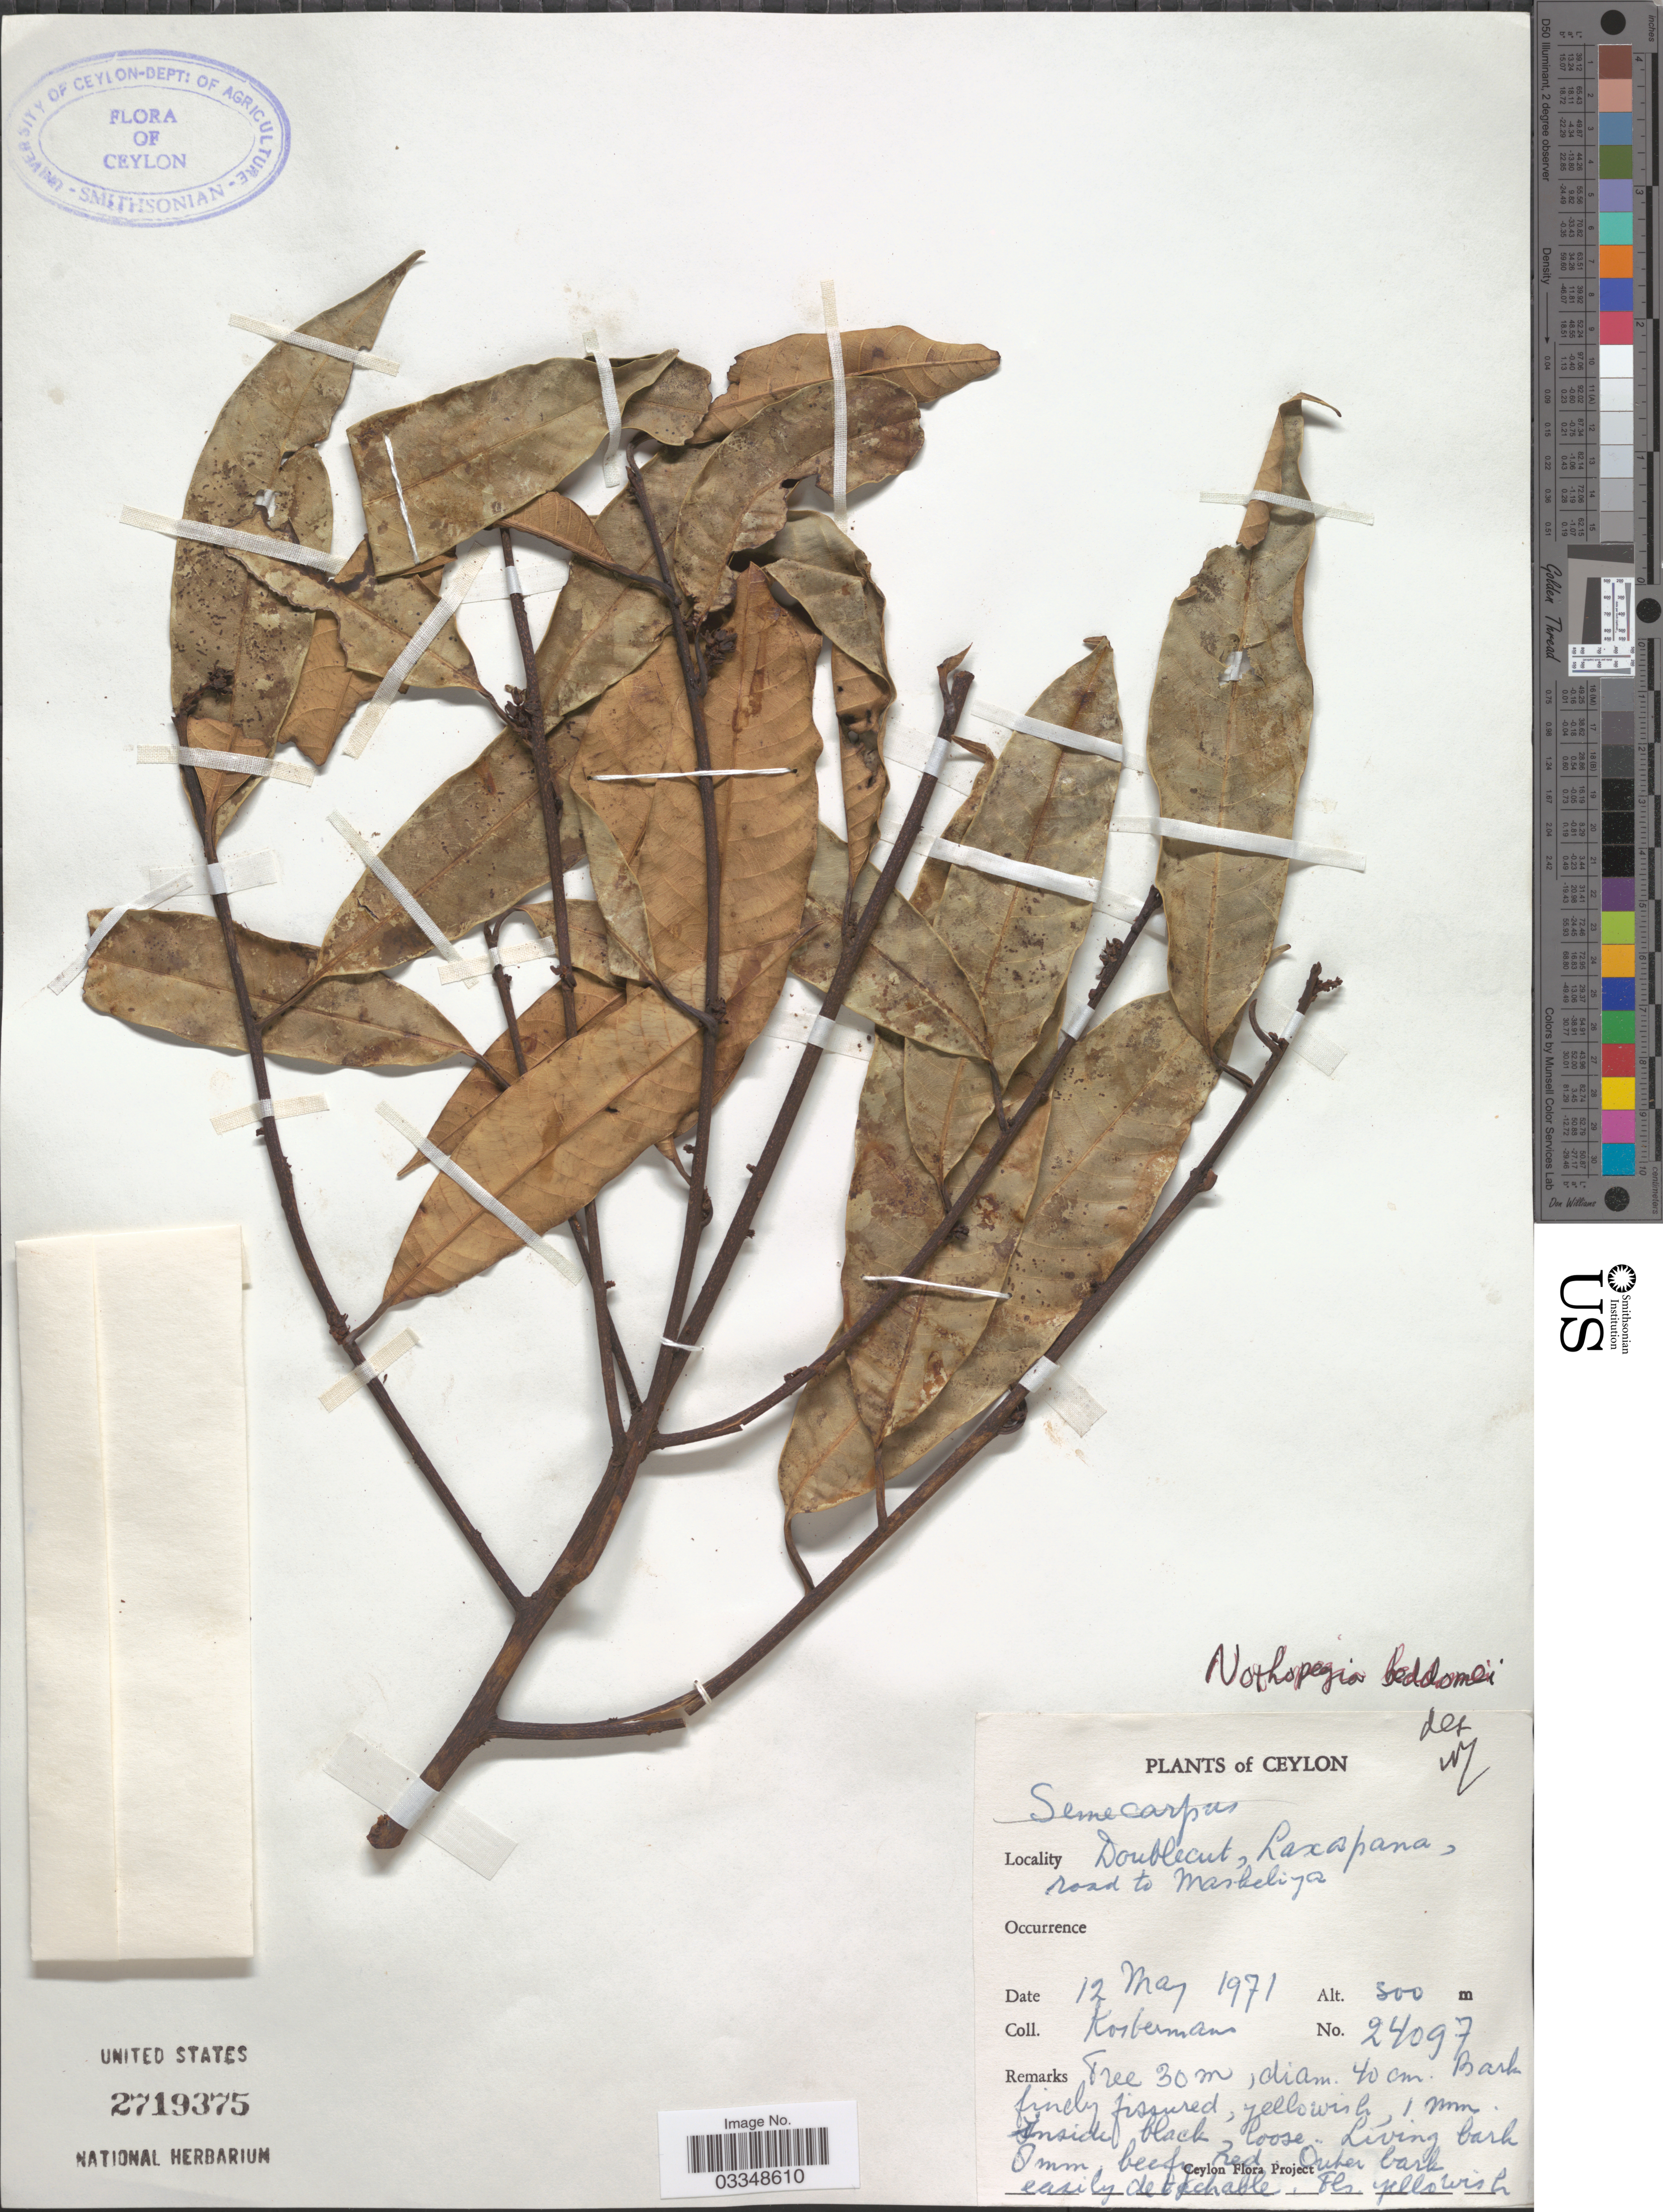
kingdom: Plantae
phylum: Tracheophyta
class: Magnoliopsida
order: Sapindales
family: Anacardiaceae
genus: Nothopegia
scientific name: Nothopegia beddomei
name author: Gamble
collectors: Kostermans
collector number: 24097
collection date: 1971-05-12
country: Sri Lanka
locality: Doublecut, Laxapana, road to Maskeliya.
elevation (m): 300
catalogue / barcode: US 2719375